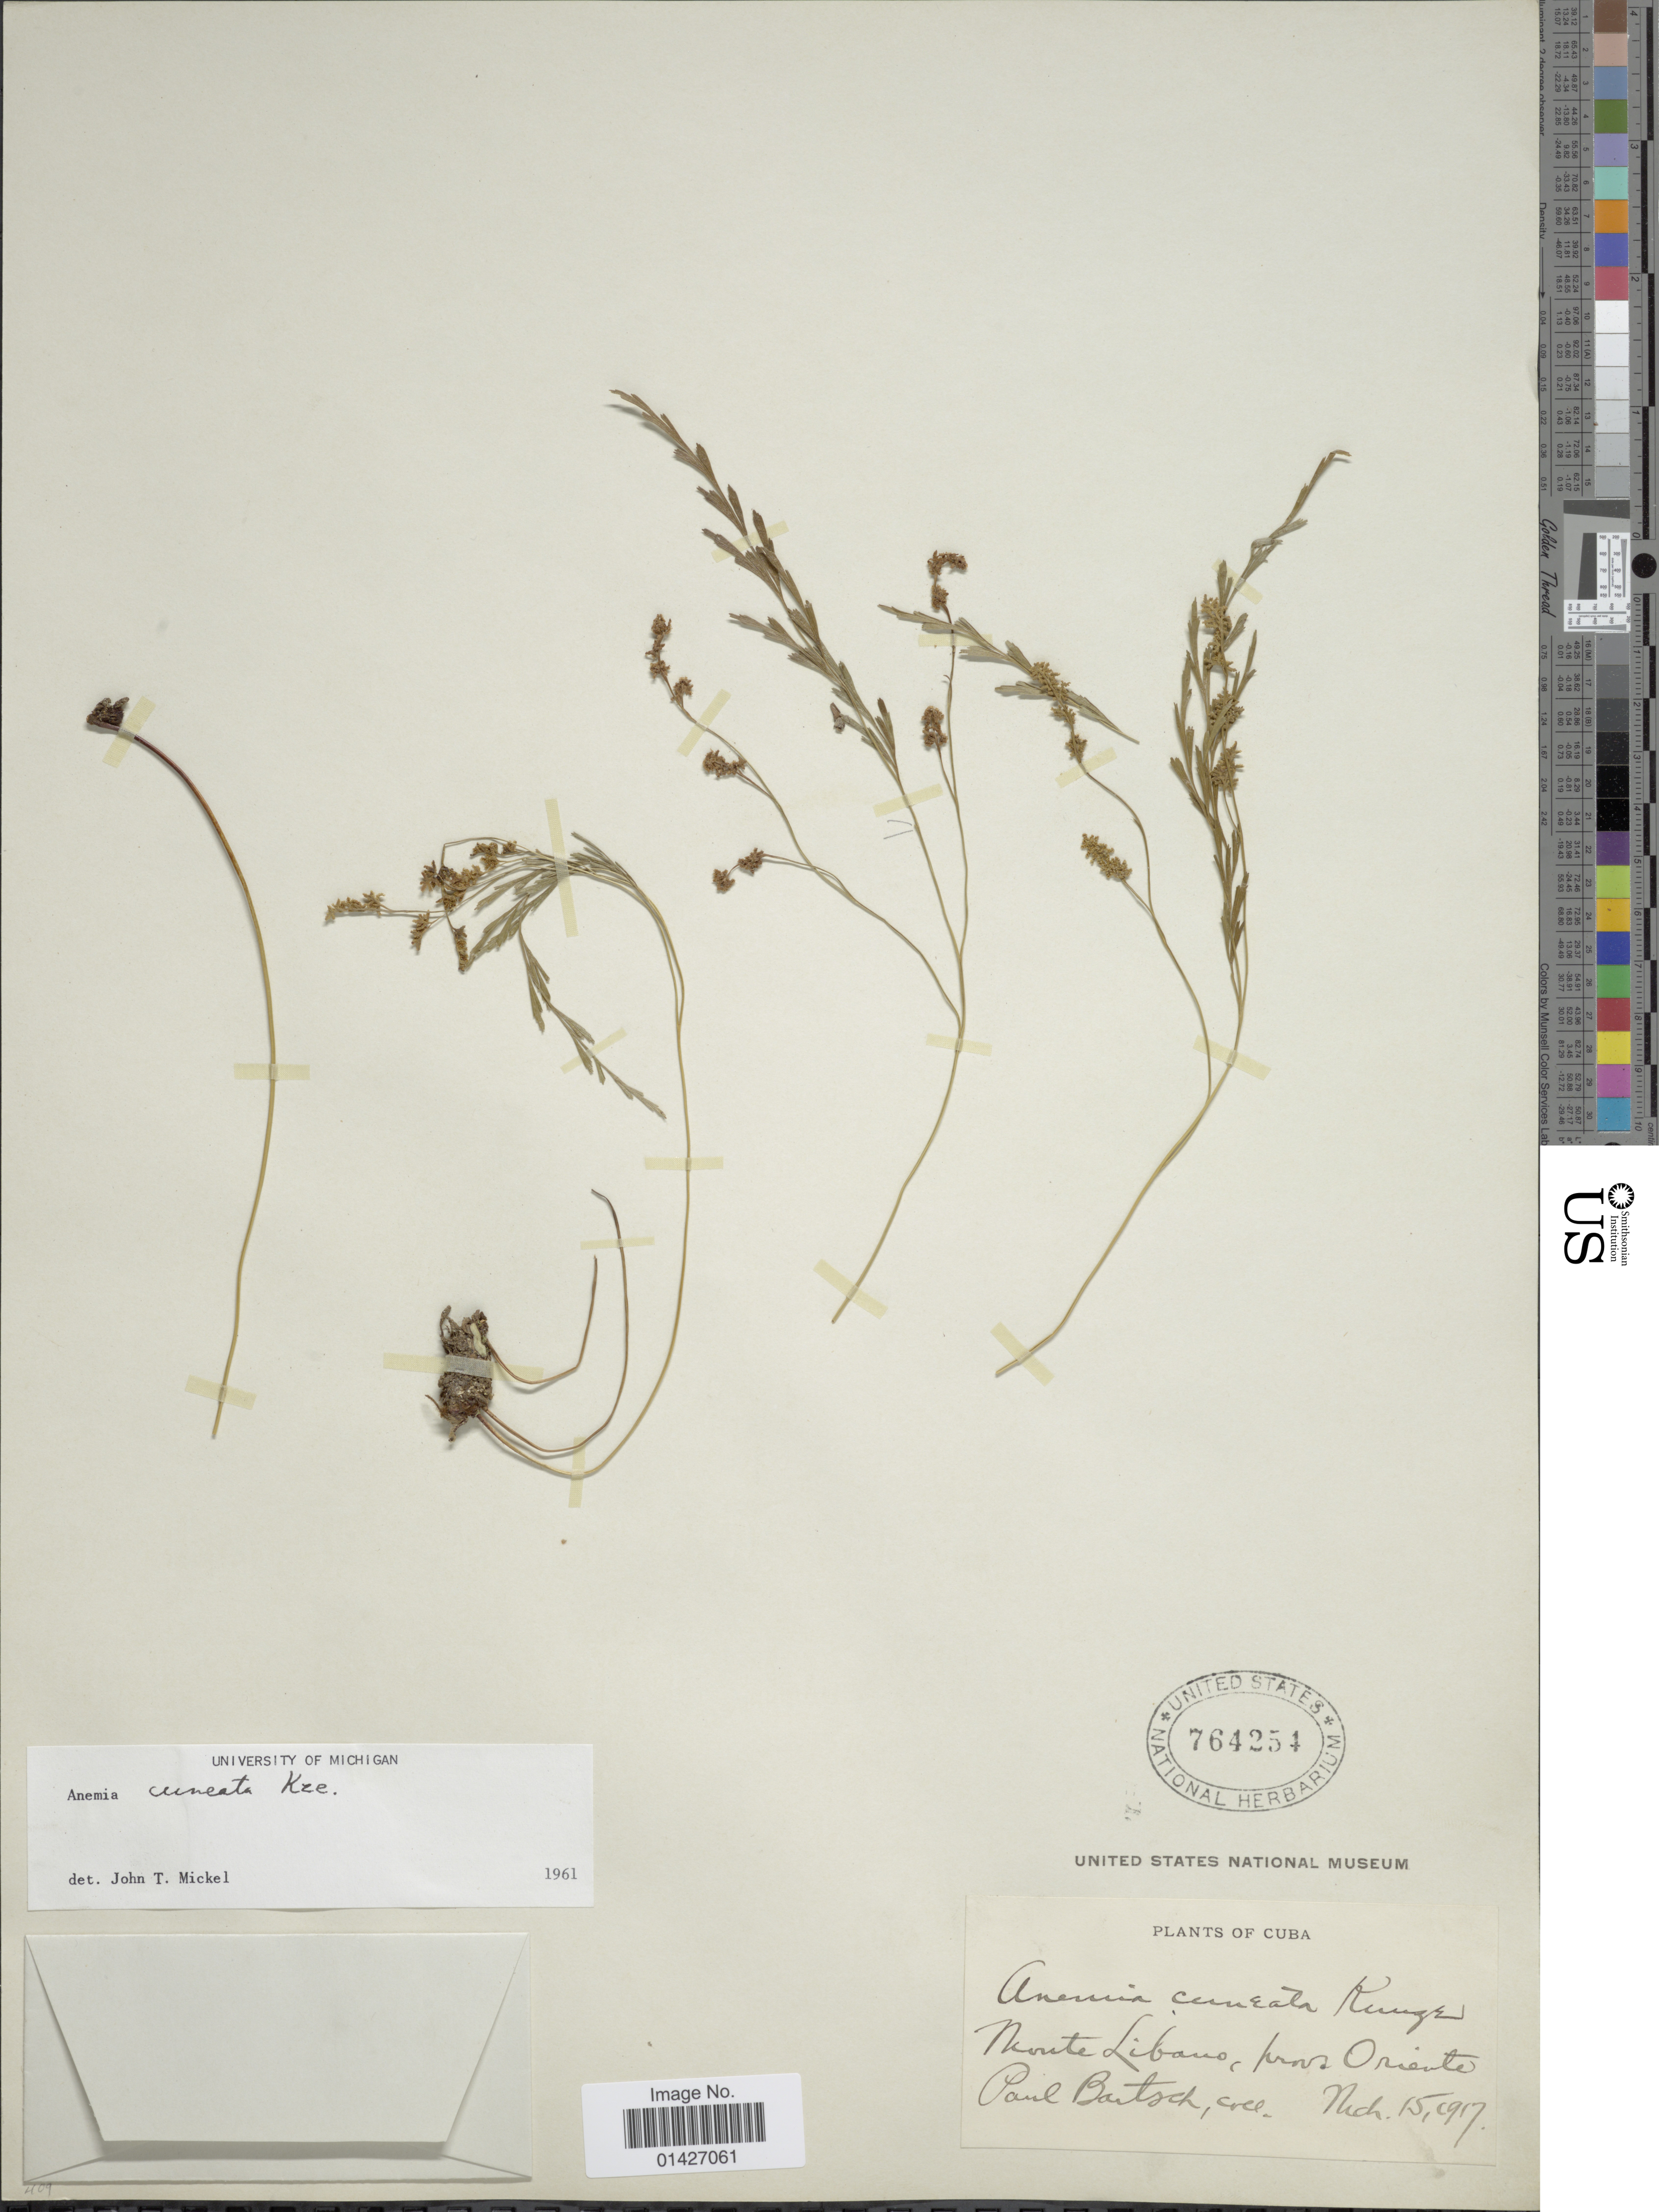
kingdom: Plantae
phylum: Tracheophyta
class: Polypodiopsida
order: Schizaeales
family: Anemiaceae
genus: Anemia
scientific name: Anemia cuneata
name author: Poepp. ex Spreng.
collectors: P. Bartsch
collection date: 1917-03-15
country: Cuba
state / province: Oriente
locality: Monte Libano, prov. Oriente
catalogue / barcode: US 764254